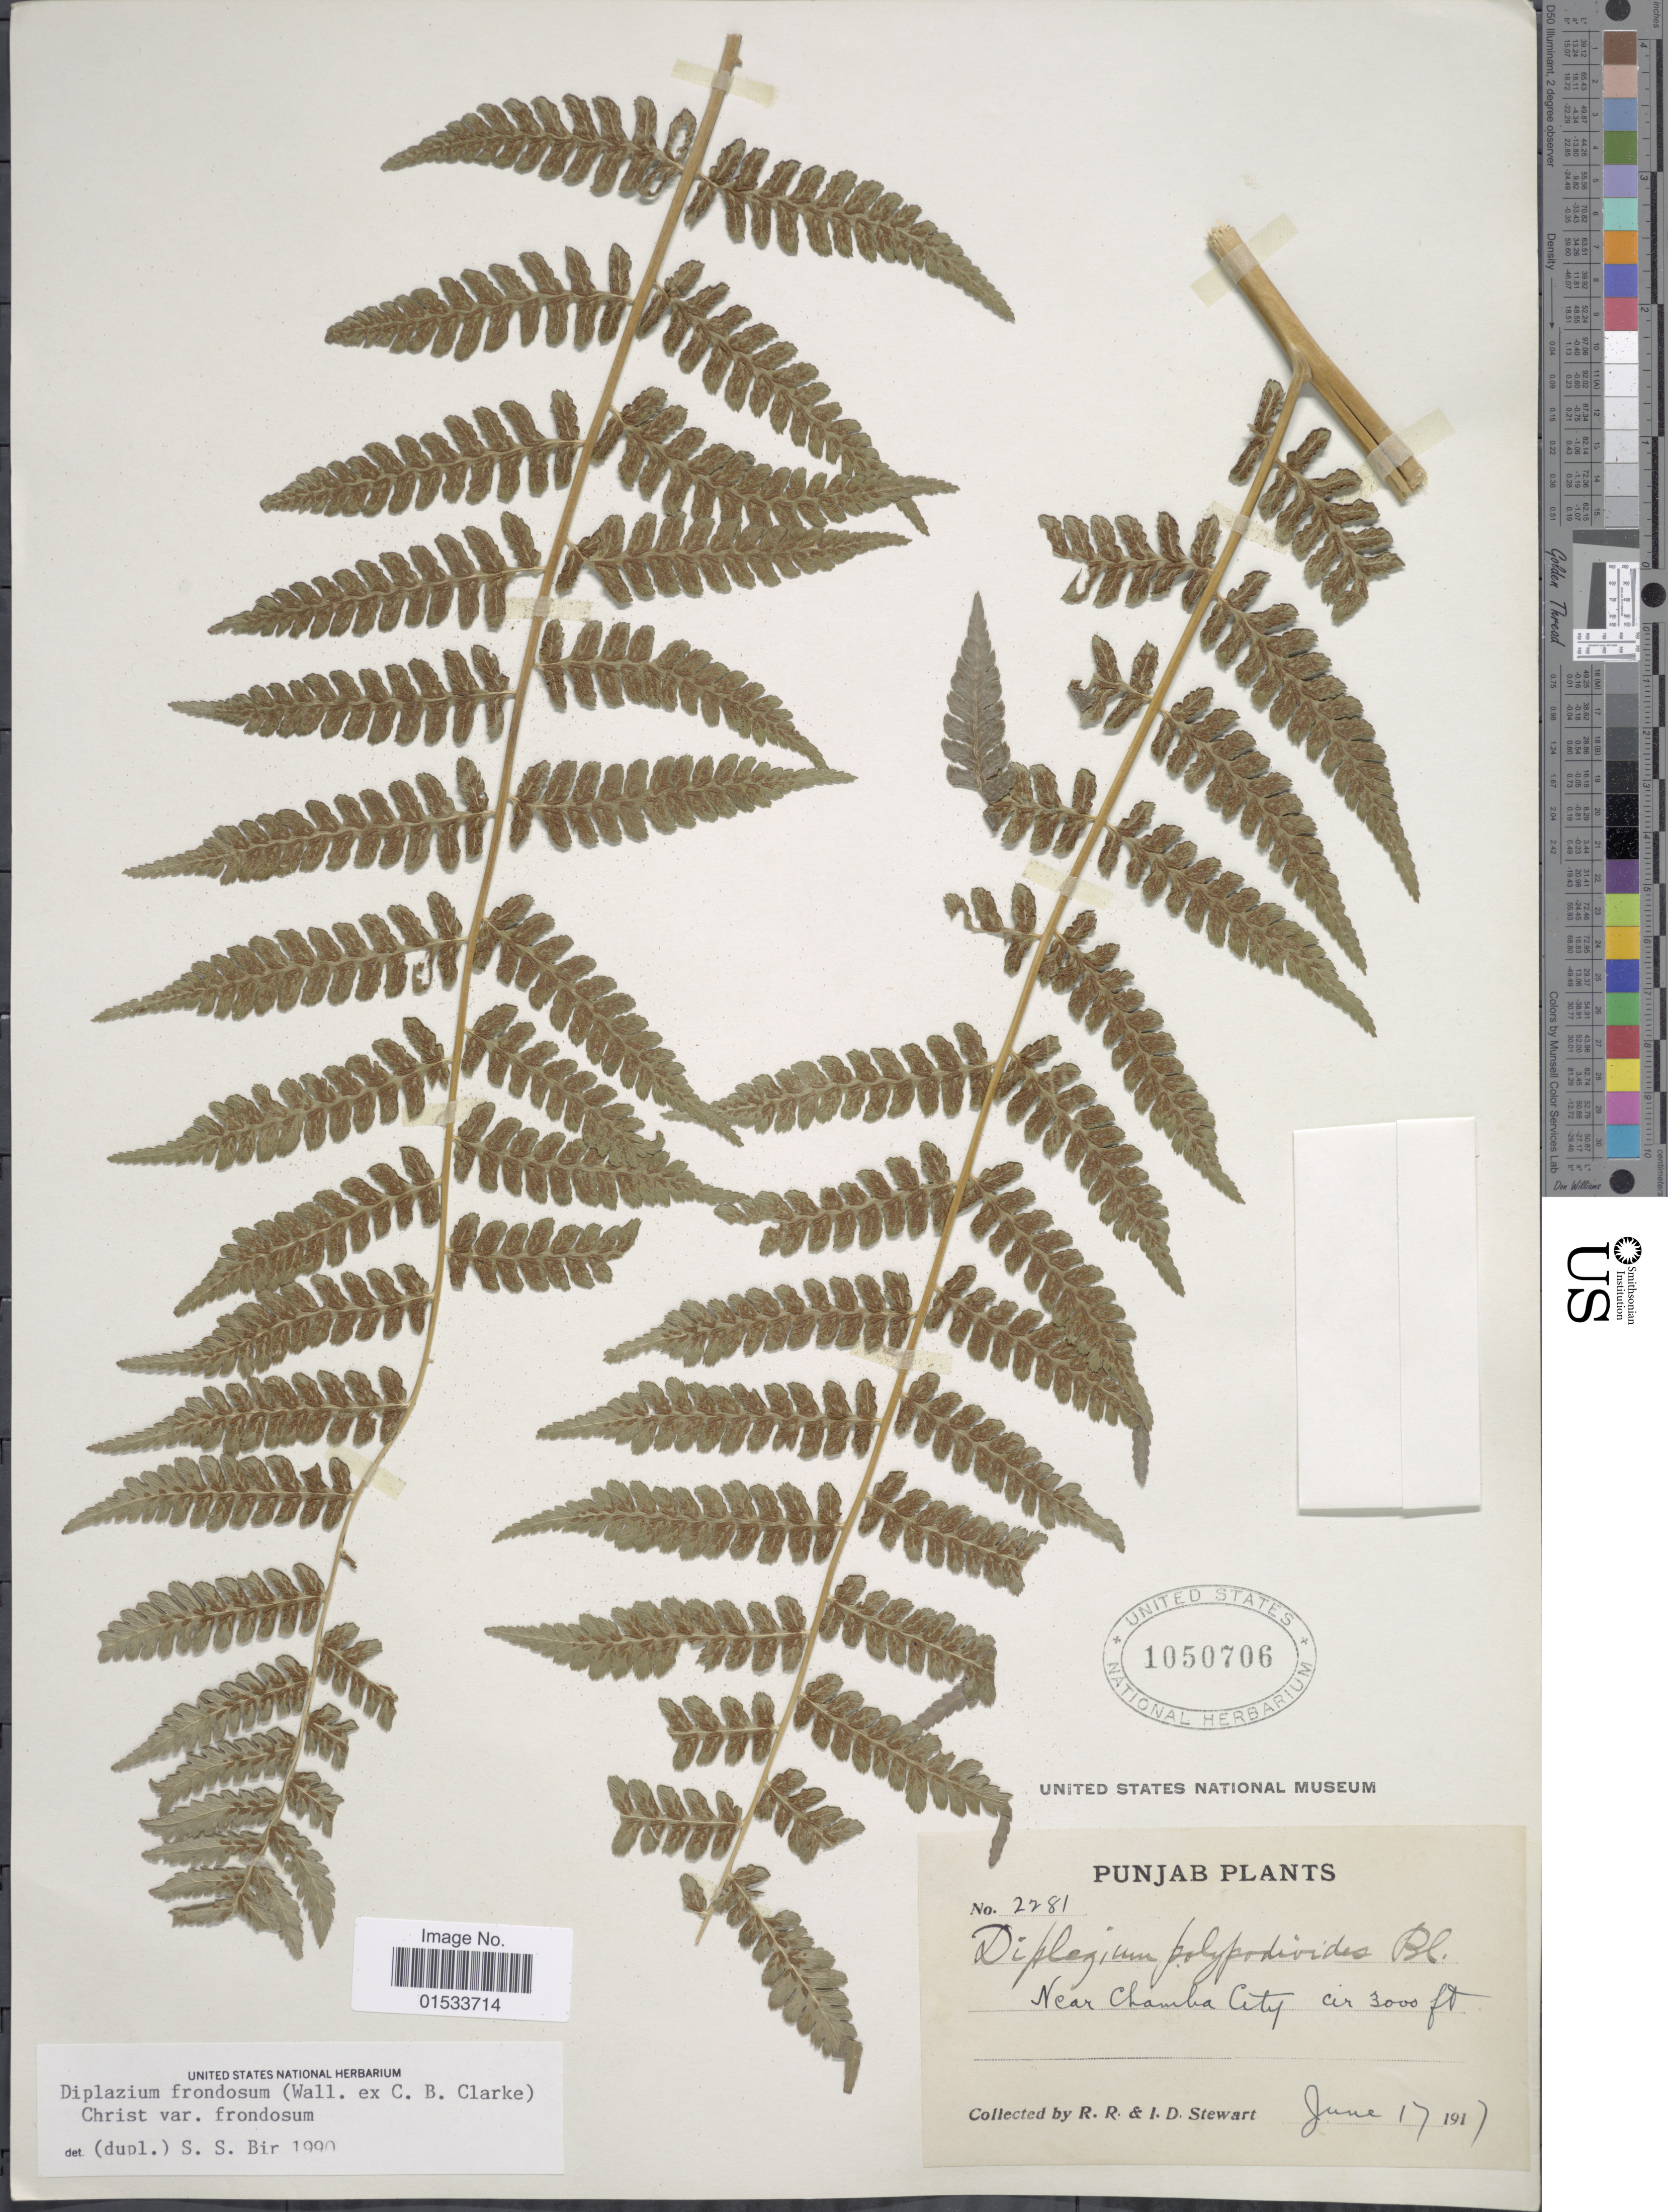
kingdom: Plantae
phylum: Tracheophyta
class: Polypodiopsida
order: Polypodiales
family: Athyriaceae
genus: Diplazium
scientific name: Diplazium frondosum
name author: C. Chr.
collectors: R. R. Stewart & I. Stewart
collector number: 2281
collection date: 1917-06-17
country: India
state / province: Punjab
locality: Near Chamba City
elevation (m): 914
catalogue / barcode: US 1050706